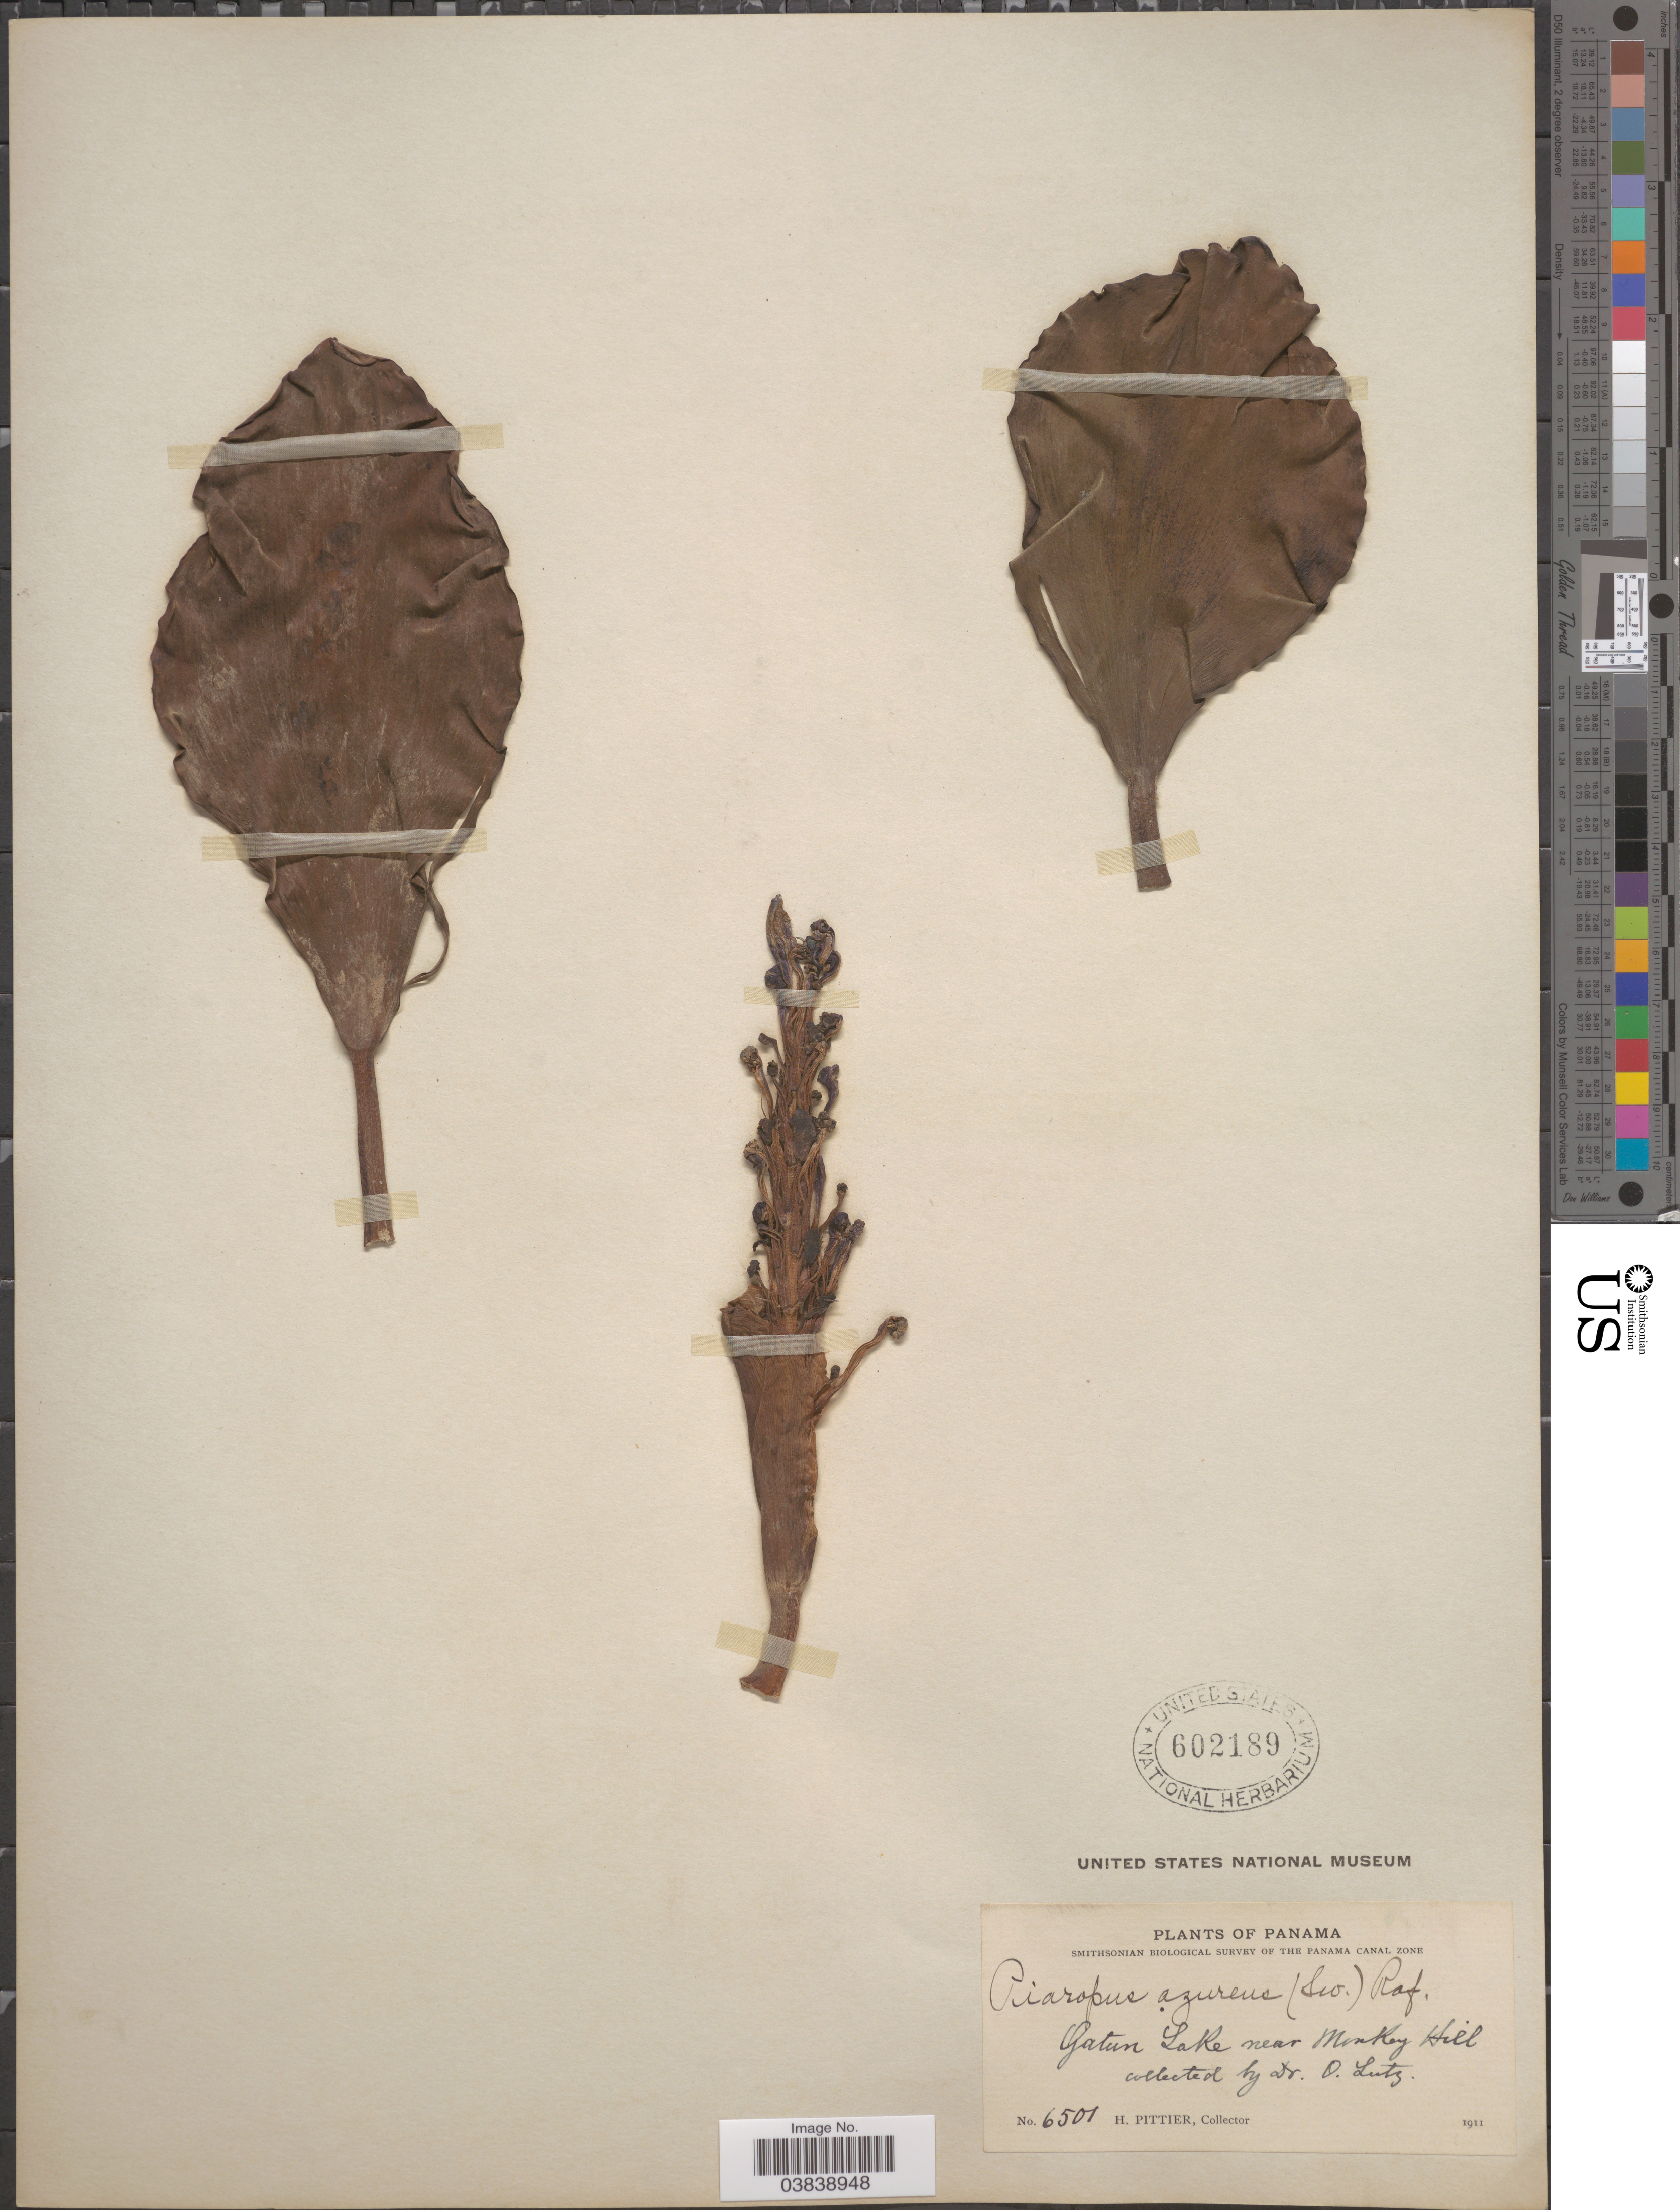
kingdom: Plantae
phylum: Tracheophyta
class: Liliopsida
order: Commelinales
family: Pontederiaceae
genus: Eichhornia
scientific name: Eichhornia azurea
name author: (Sw.) Kunth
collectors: H. F. Pittier & O. Lutz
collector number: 6501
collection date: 1911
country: Panama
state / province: Colón / Panamá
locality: The Panama Canal Zone. Gatun Lake near Monkey Hill.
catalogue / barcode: US 602189